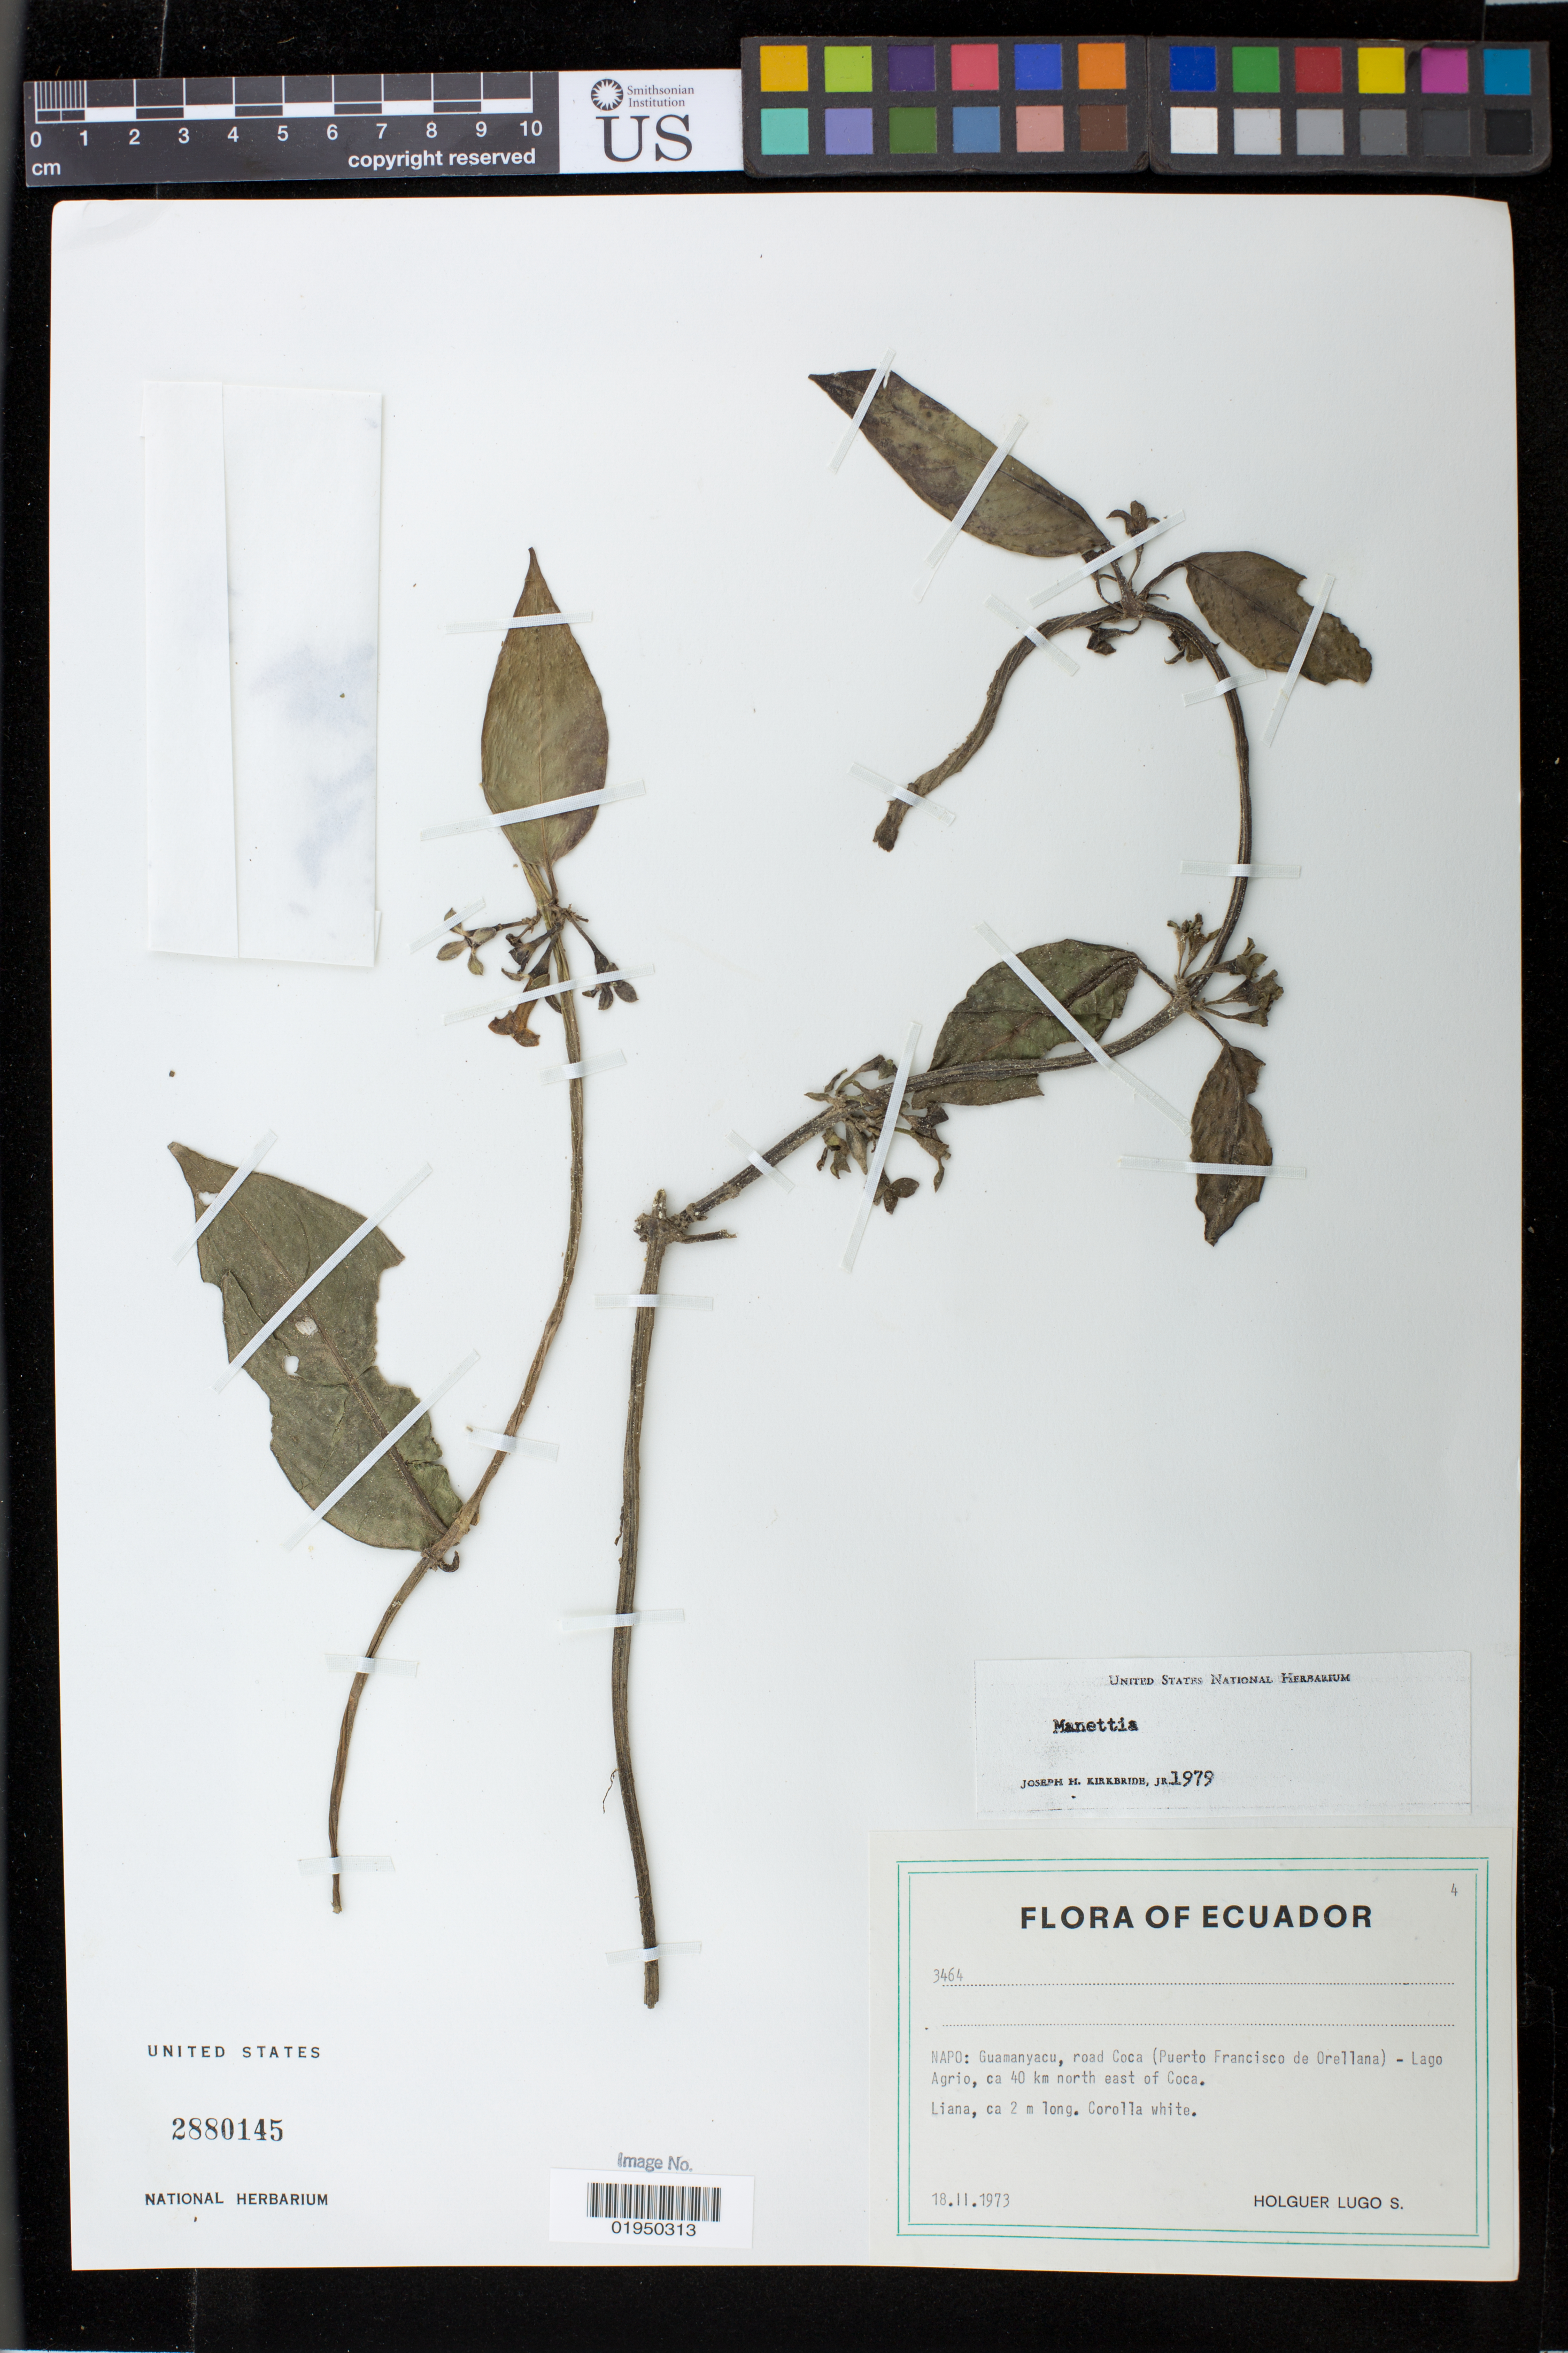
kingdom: Plantae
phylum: Tracheophyta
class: Magnoliopsida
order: Gentianales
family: Rubiaceae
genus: Manettia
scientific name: Manettia sp.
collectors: H. Lugo S.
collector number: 3464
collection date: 1973-02-18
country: Ecuador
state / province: Napo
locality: Guamanyacu, road Coca (puerto Fracniscode Orellana) - Lago Agrio, ca 40 k, north east of Coca.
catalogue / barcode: US 2880145